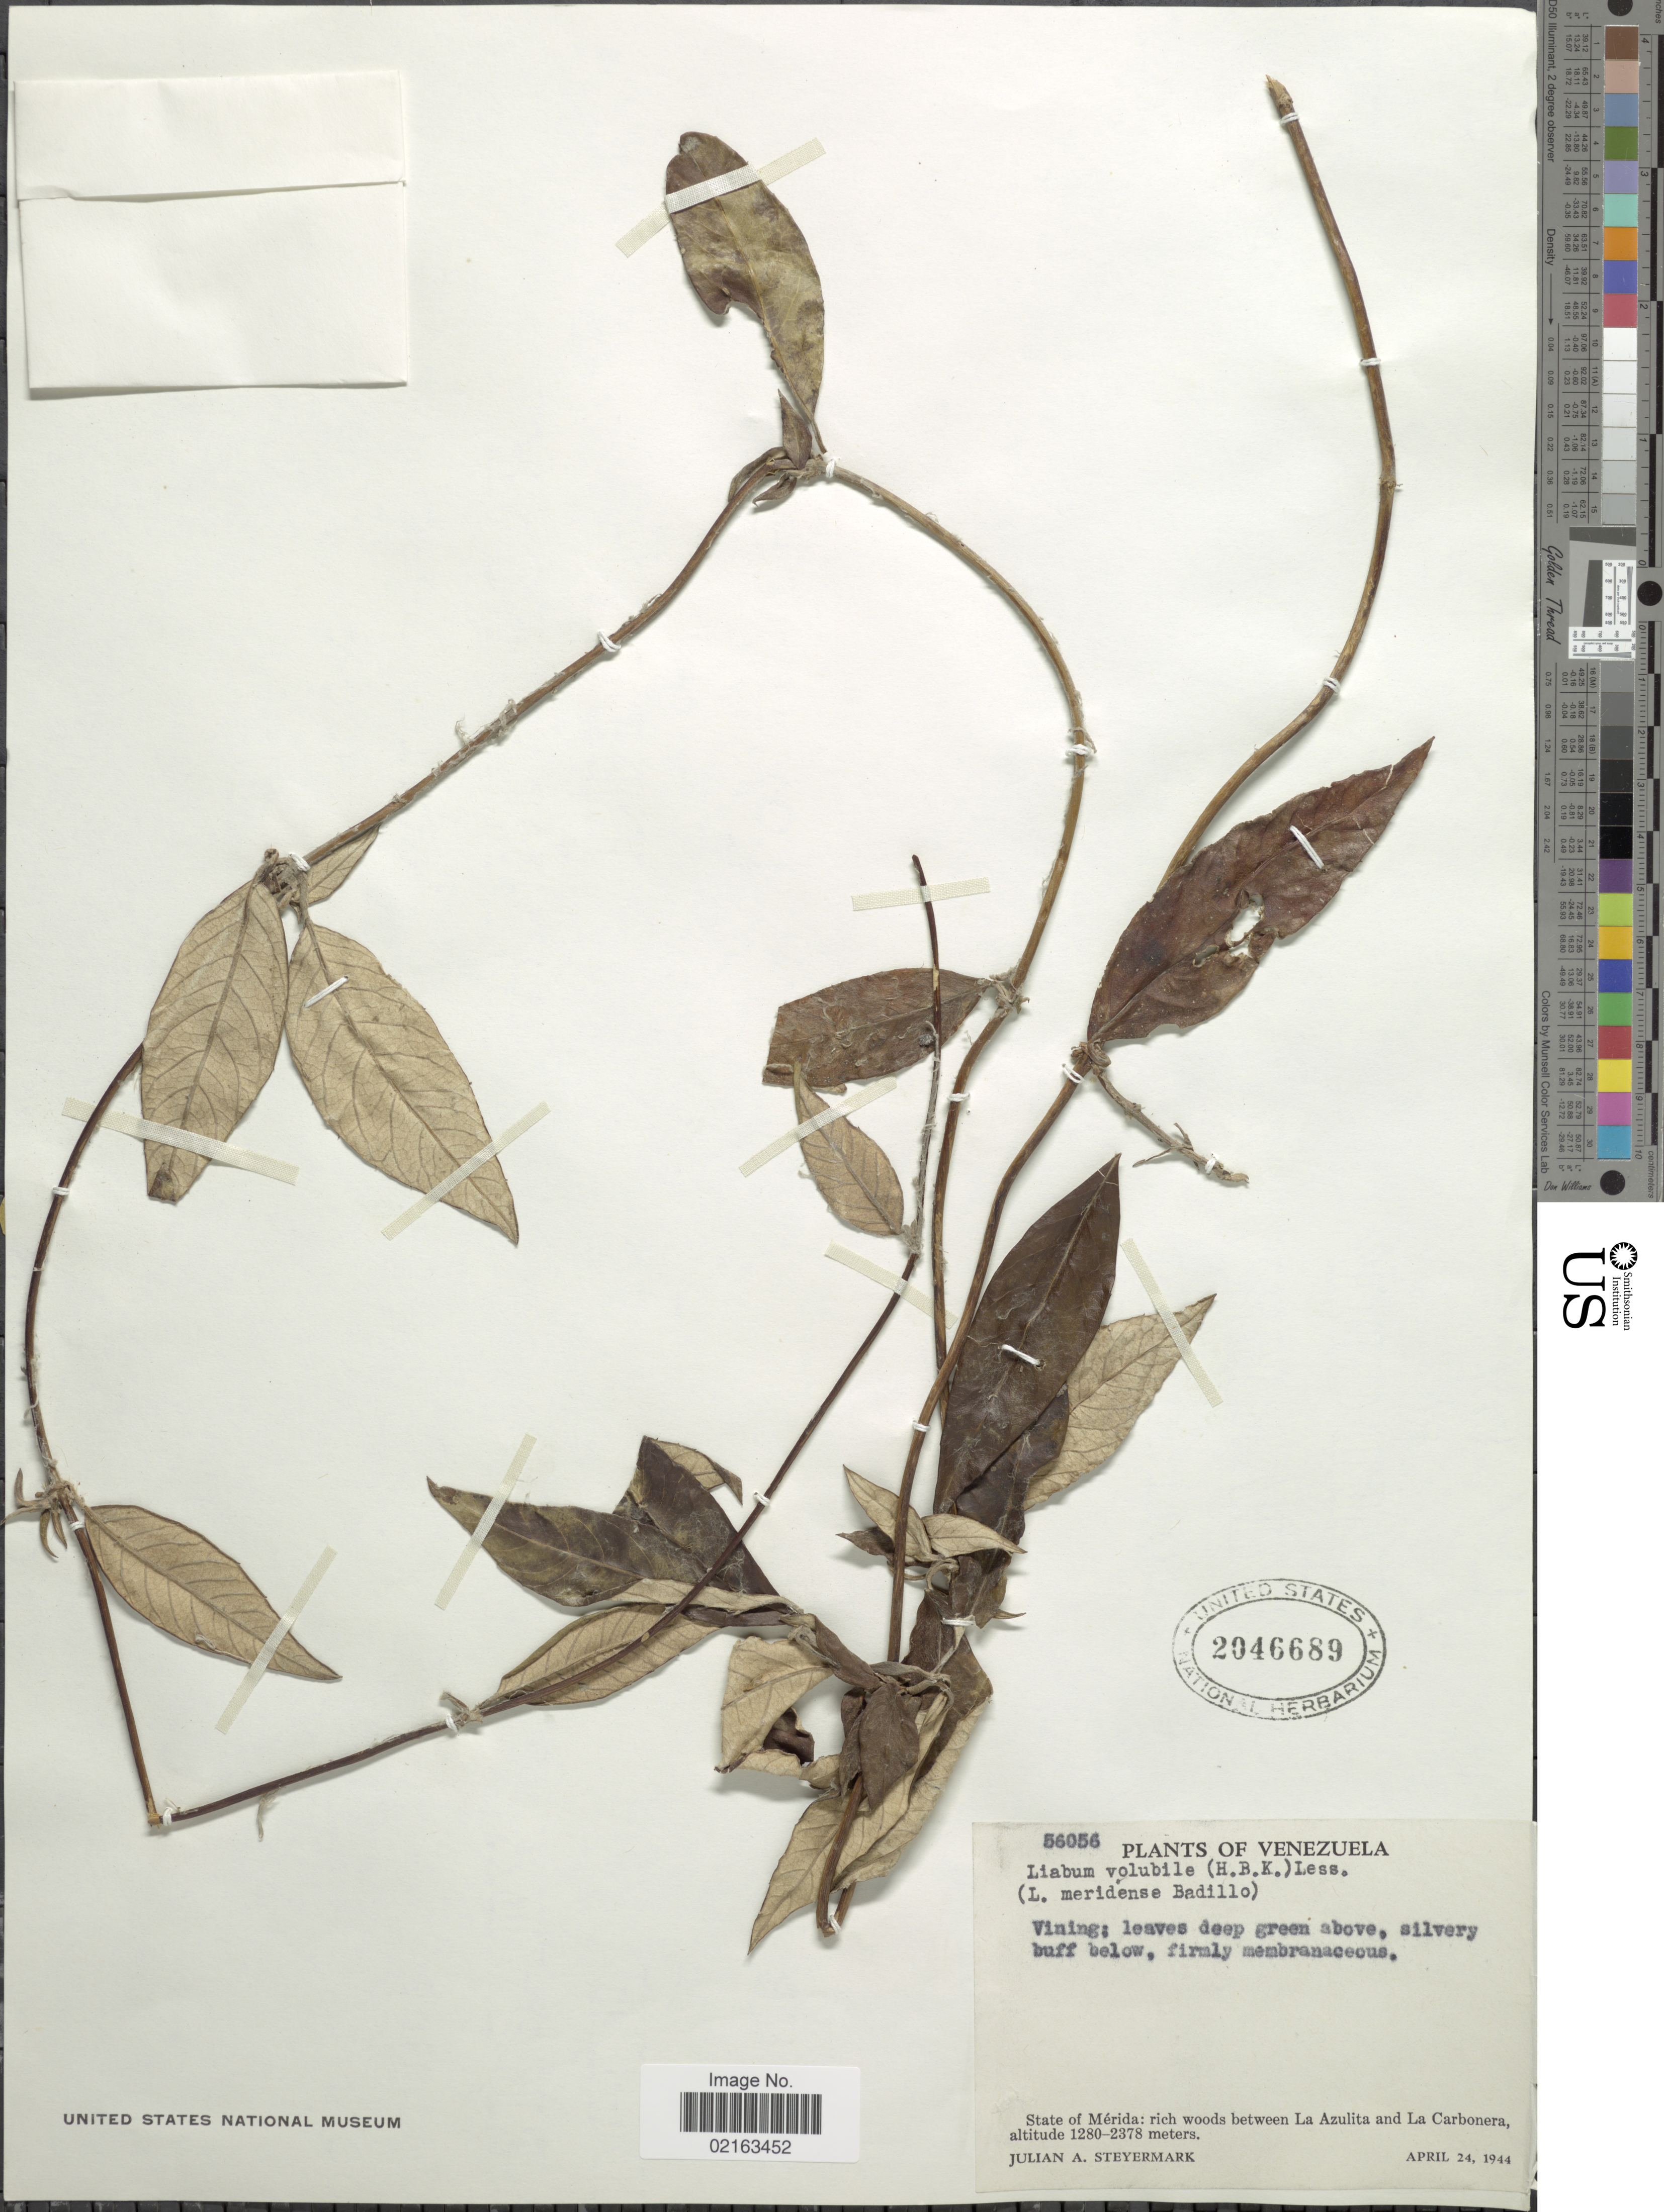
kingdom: Plantae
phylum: Tracheophyta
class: Magnoliopsida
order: Asterales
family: Asteraceae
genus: Oligactis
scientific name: Oligactis volubilis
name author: (Kunth) Cass.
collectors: J. Steyermark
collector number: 56056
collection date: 1944-04-24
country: Venezuela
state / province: Mérida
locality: State of Mérida: rich woods between La Azulita and La Carbonera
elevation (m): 1280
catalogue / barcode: US 2046689